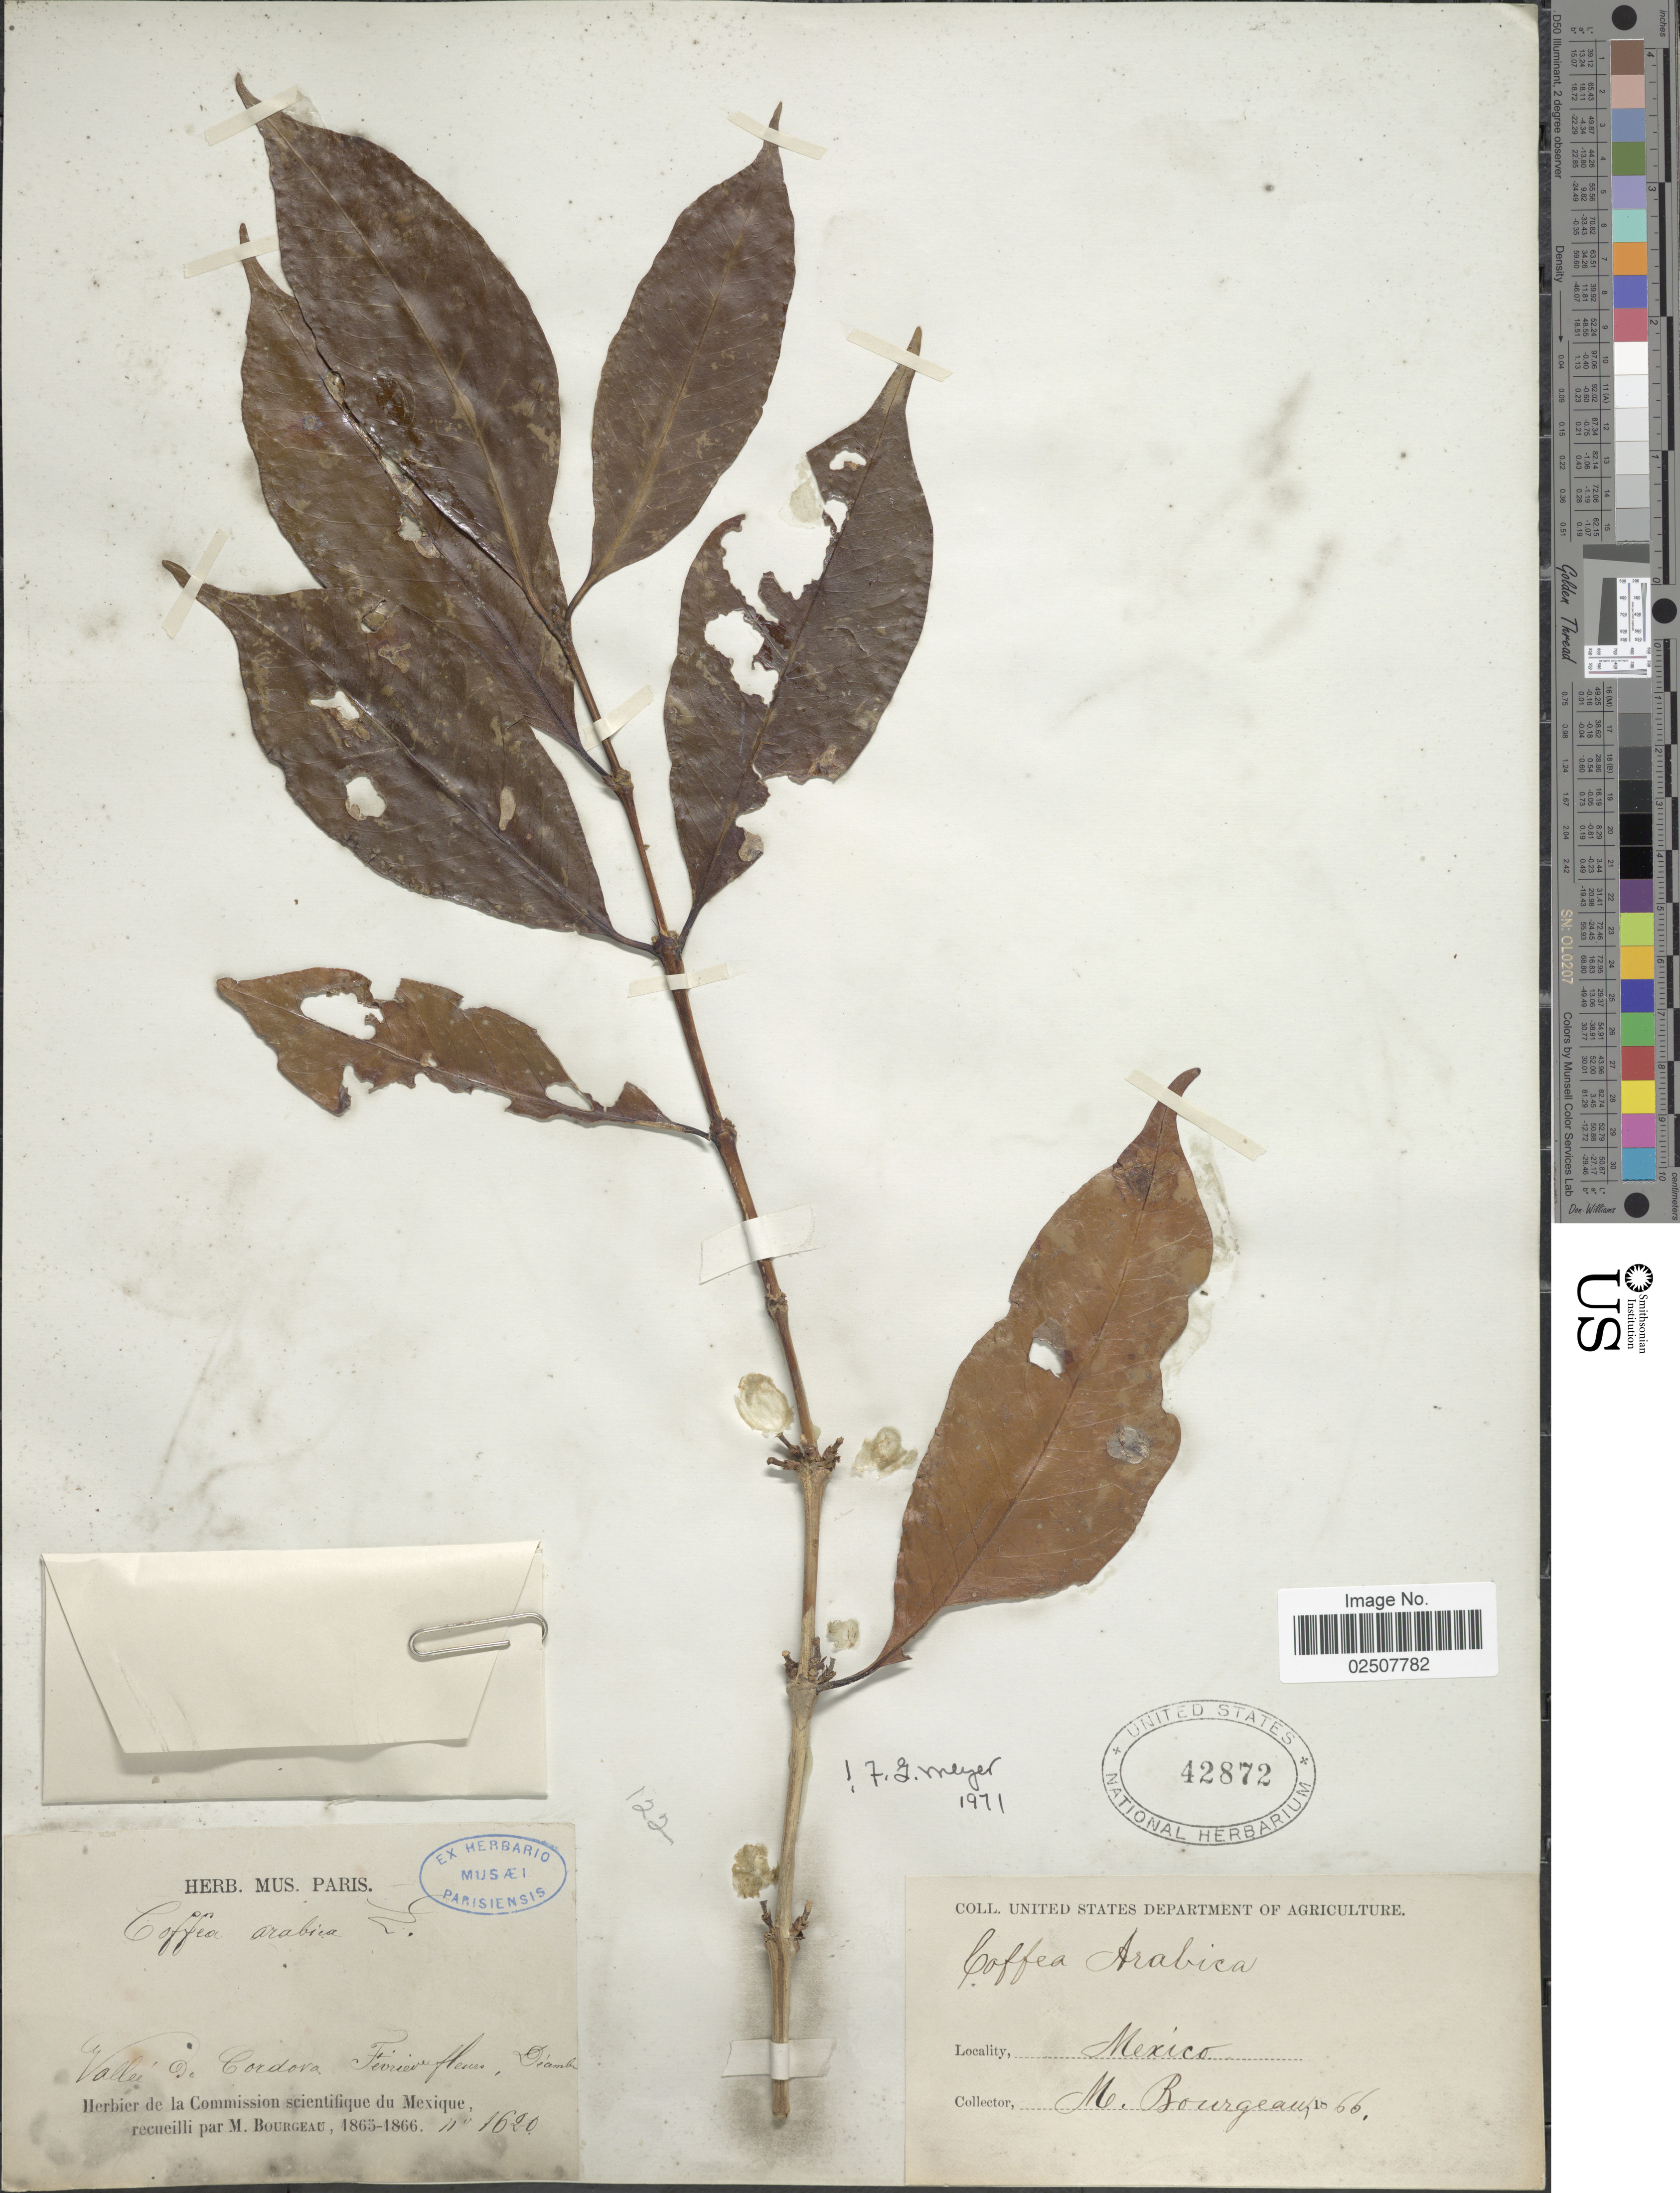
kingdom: Plantae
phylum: Tracheophyta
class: Magnoliopsida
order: Gentianales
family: Rubiaceae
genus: Coffea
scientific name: Coffea arabica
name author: L.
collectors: M. Bourgeau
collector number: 1620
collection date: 1866-02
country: Mexico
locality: Vallee de Cordora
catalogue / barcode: US 42872